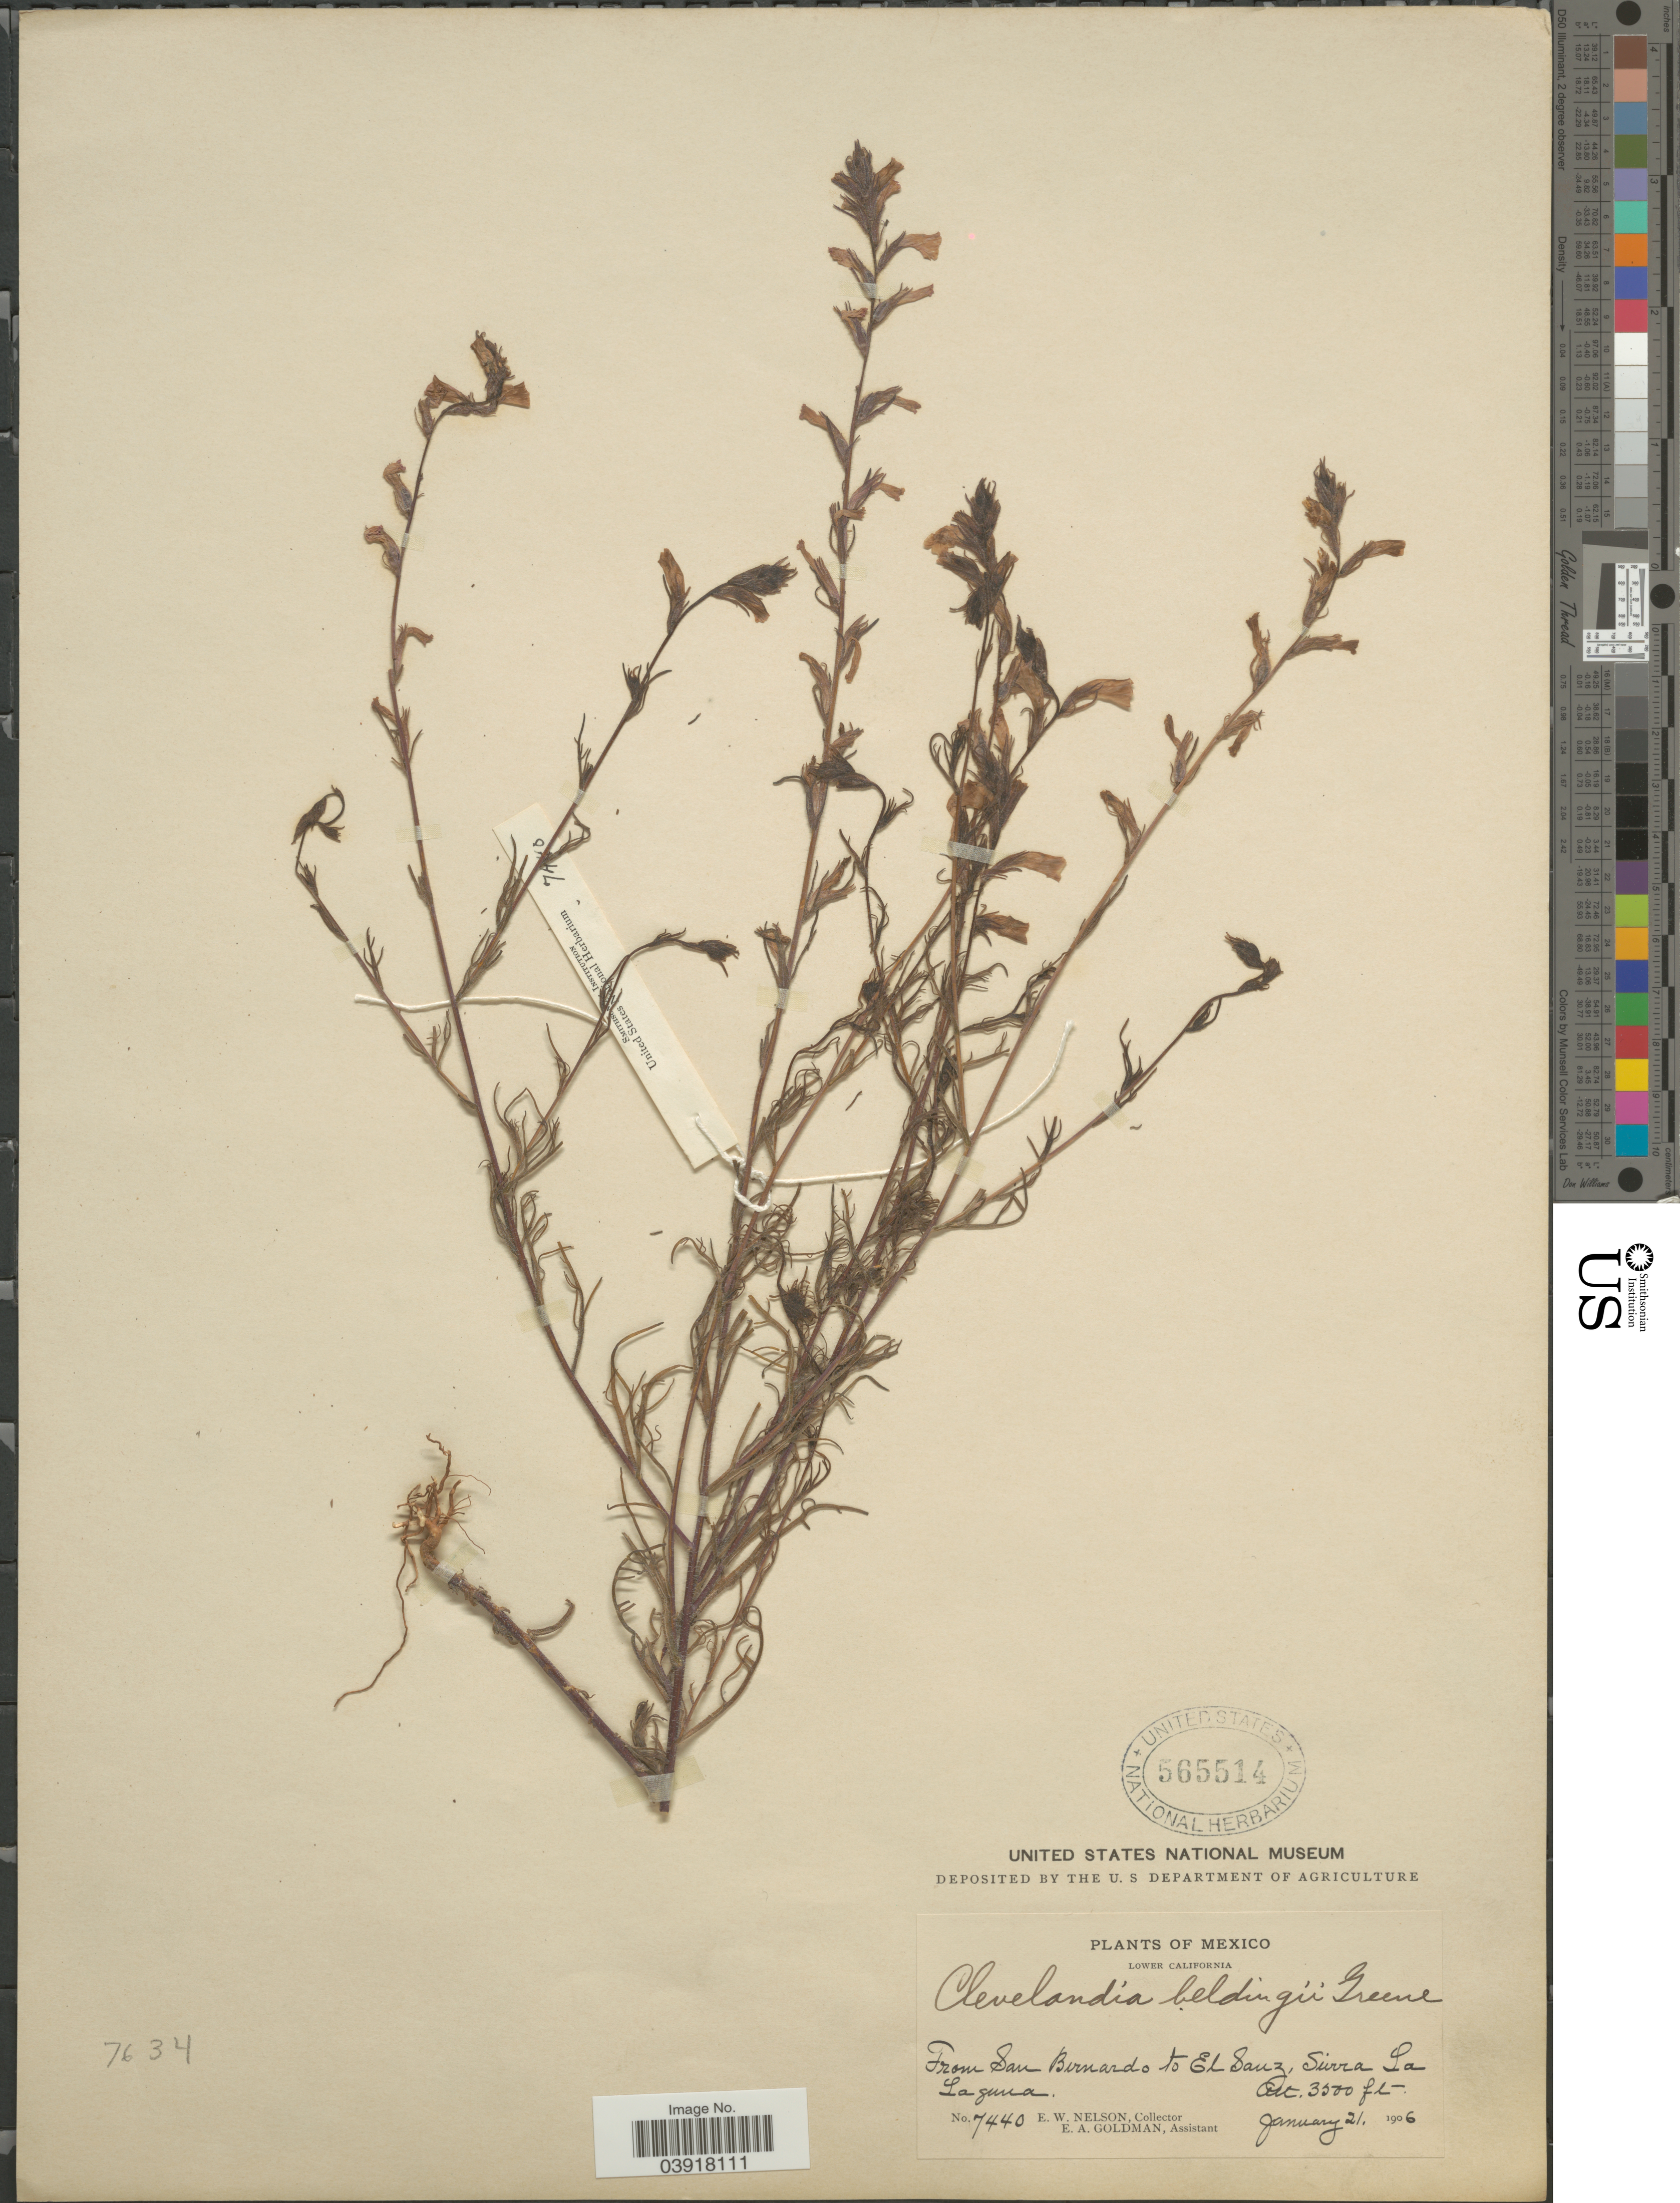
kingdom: Plantae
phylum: Tracheophyta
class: Magnoliopsida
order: Lamiales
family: Orobanchaceae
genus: Clevelandia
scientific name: Clevelandia beldingii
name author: Greene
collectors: E. W. Nelson & E. A. Goldman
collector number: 7440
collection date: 1906-01-21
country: Mexico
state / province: Baja California Sur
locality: Lower California. From San Bernardo to El Sauz, Sierra La Laguna.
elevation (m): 1067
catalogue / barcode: US 565514